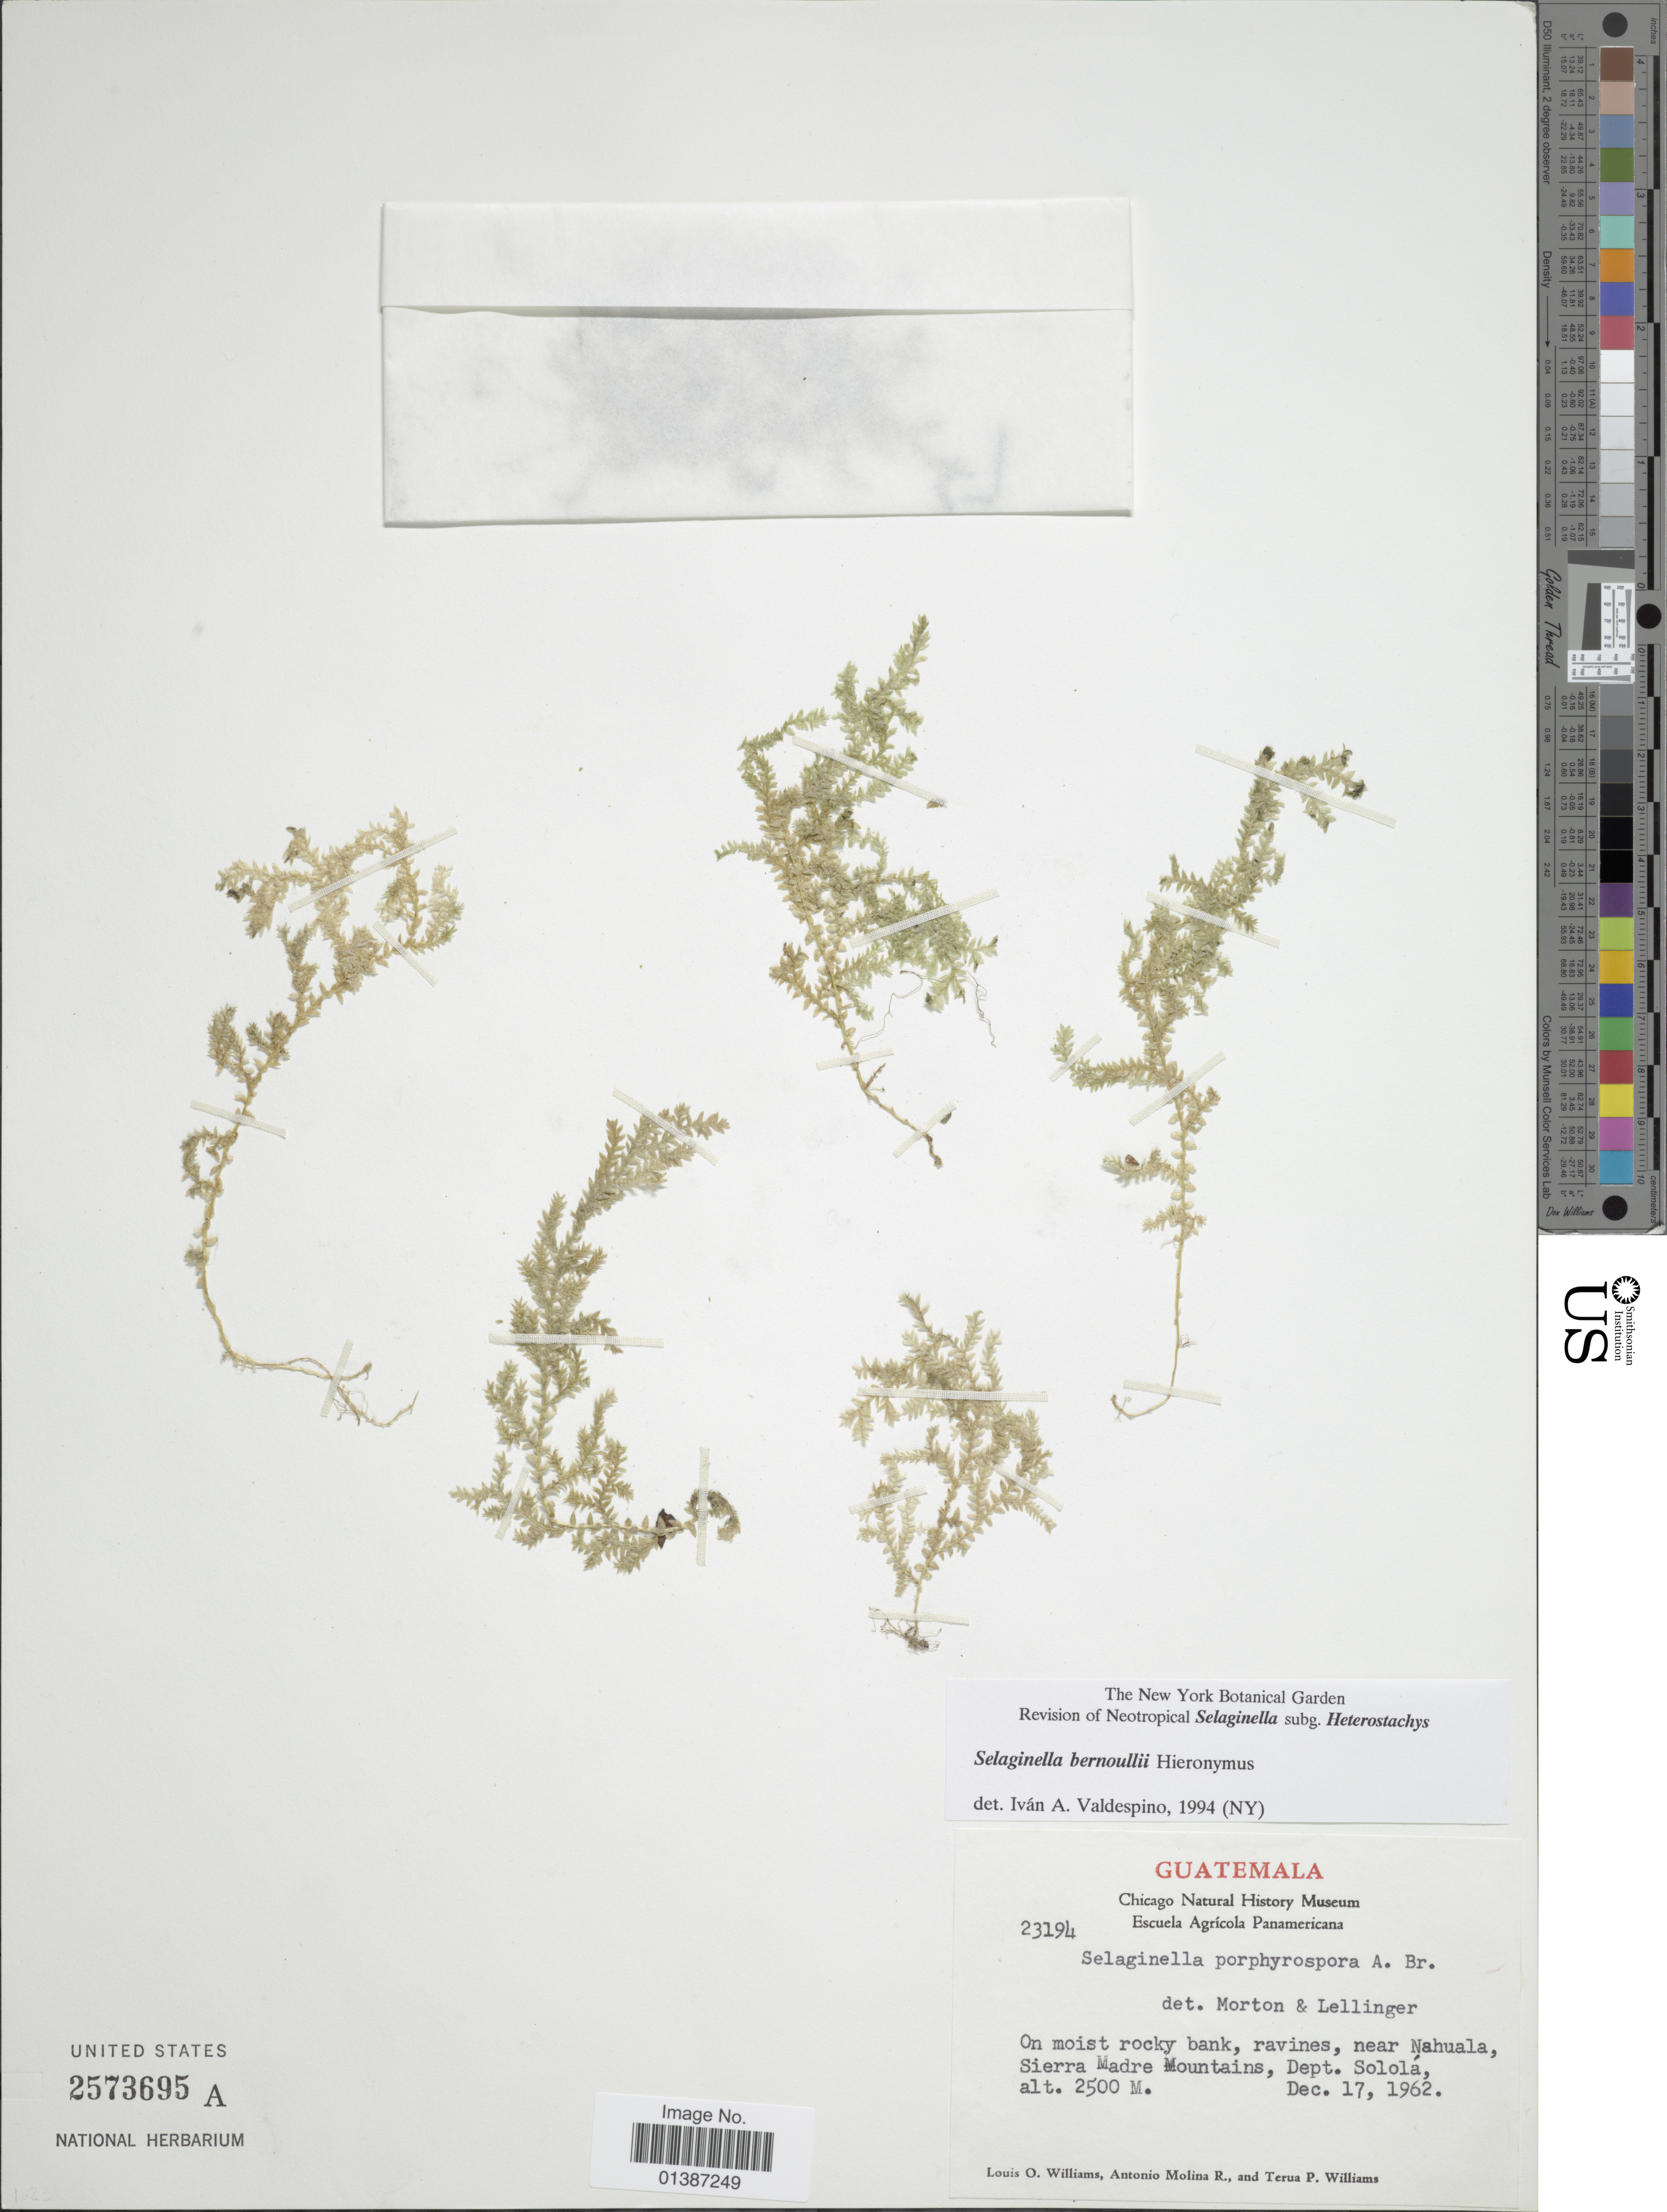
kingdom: Plantae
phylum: Tracheophyta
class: Lycopodiopsida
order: Selaginellales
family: Selaginellaceae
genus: Selaginella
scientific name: Selaginella bernoullii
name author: Hieron.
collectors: L. O. Williams, A. Molina R. & T. P. Williams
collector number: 23194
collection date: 1962-12-17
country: Guatemala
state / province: Sololá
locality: On moist rocky bank, ravines, near Nahuala,Sierra Madre Mountains, Dept Sololá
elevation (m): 2500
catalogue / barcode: US 2573695A